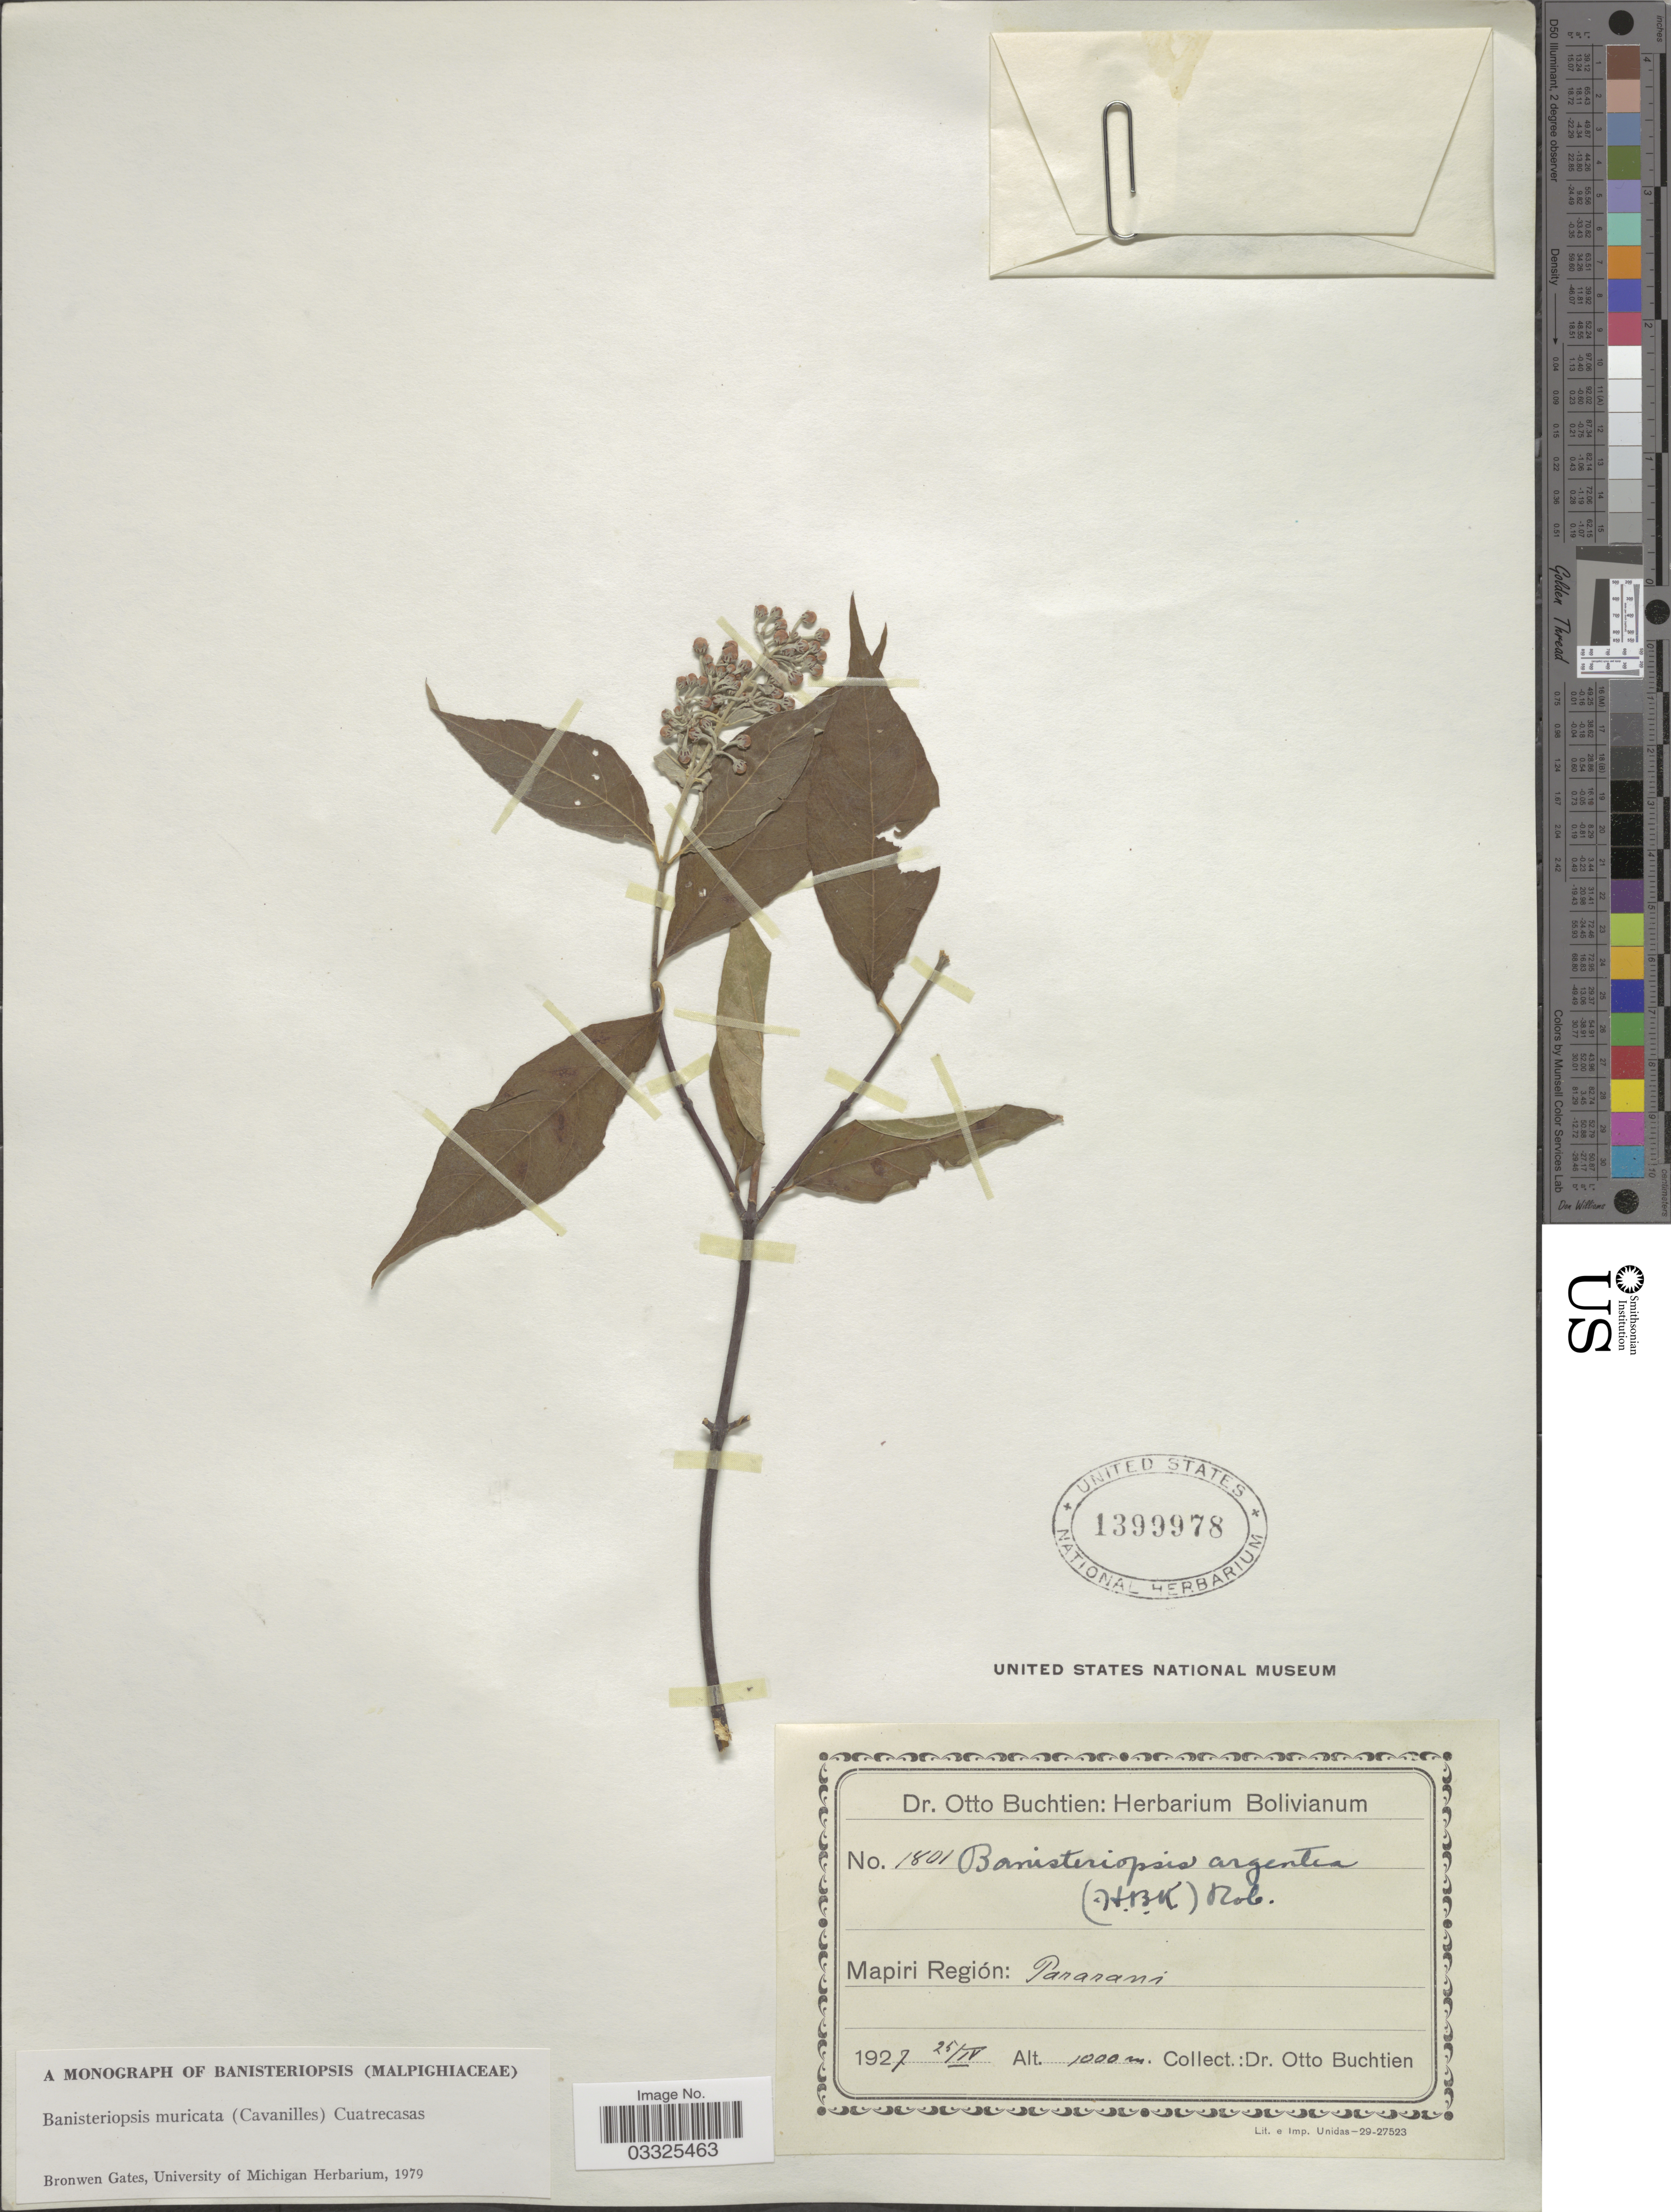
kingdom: Plantae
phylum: Tracheophyta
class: Magnoliopsida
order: Malpighiales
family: Malpighiaceae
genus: Banisteriopsis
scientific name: Banisteriopsis muricata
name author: (Cav.) Cuatrec.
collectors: O. Buchtien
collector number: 1801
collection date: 1927-04-25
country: Bolivia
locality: Mapiri Región: Pararani.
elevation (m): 1000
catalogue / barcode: US 1399978